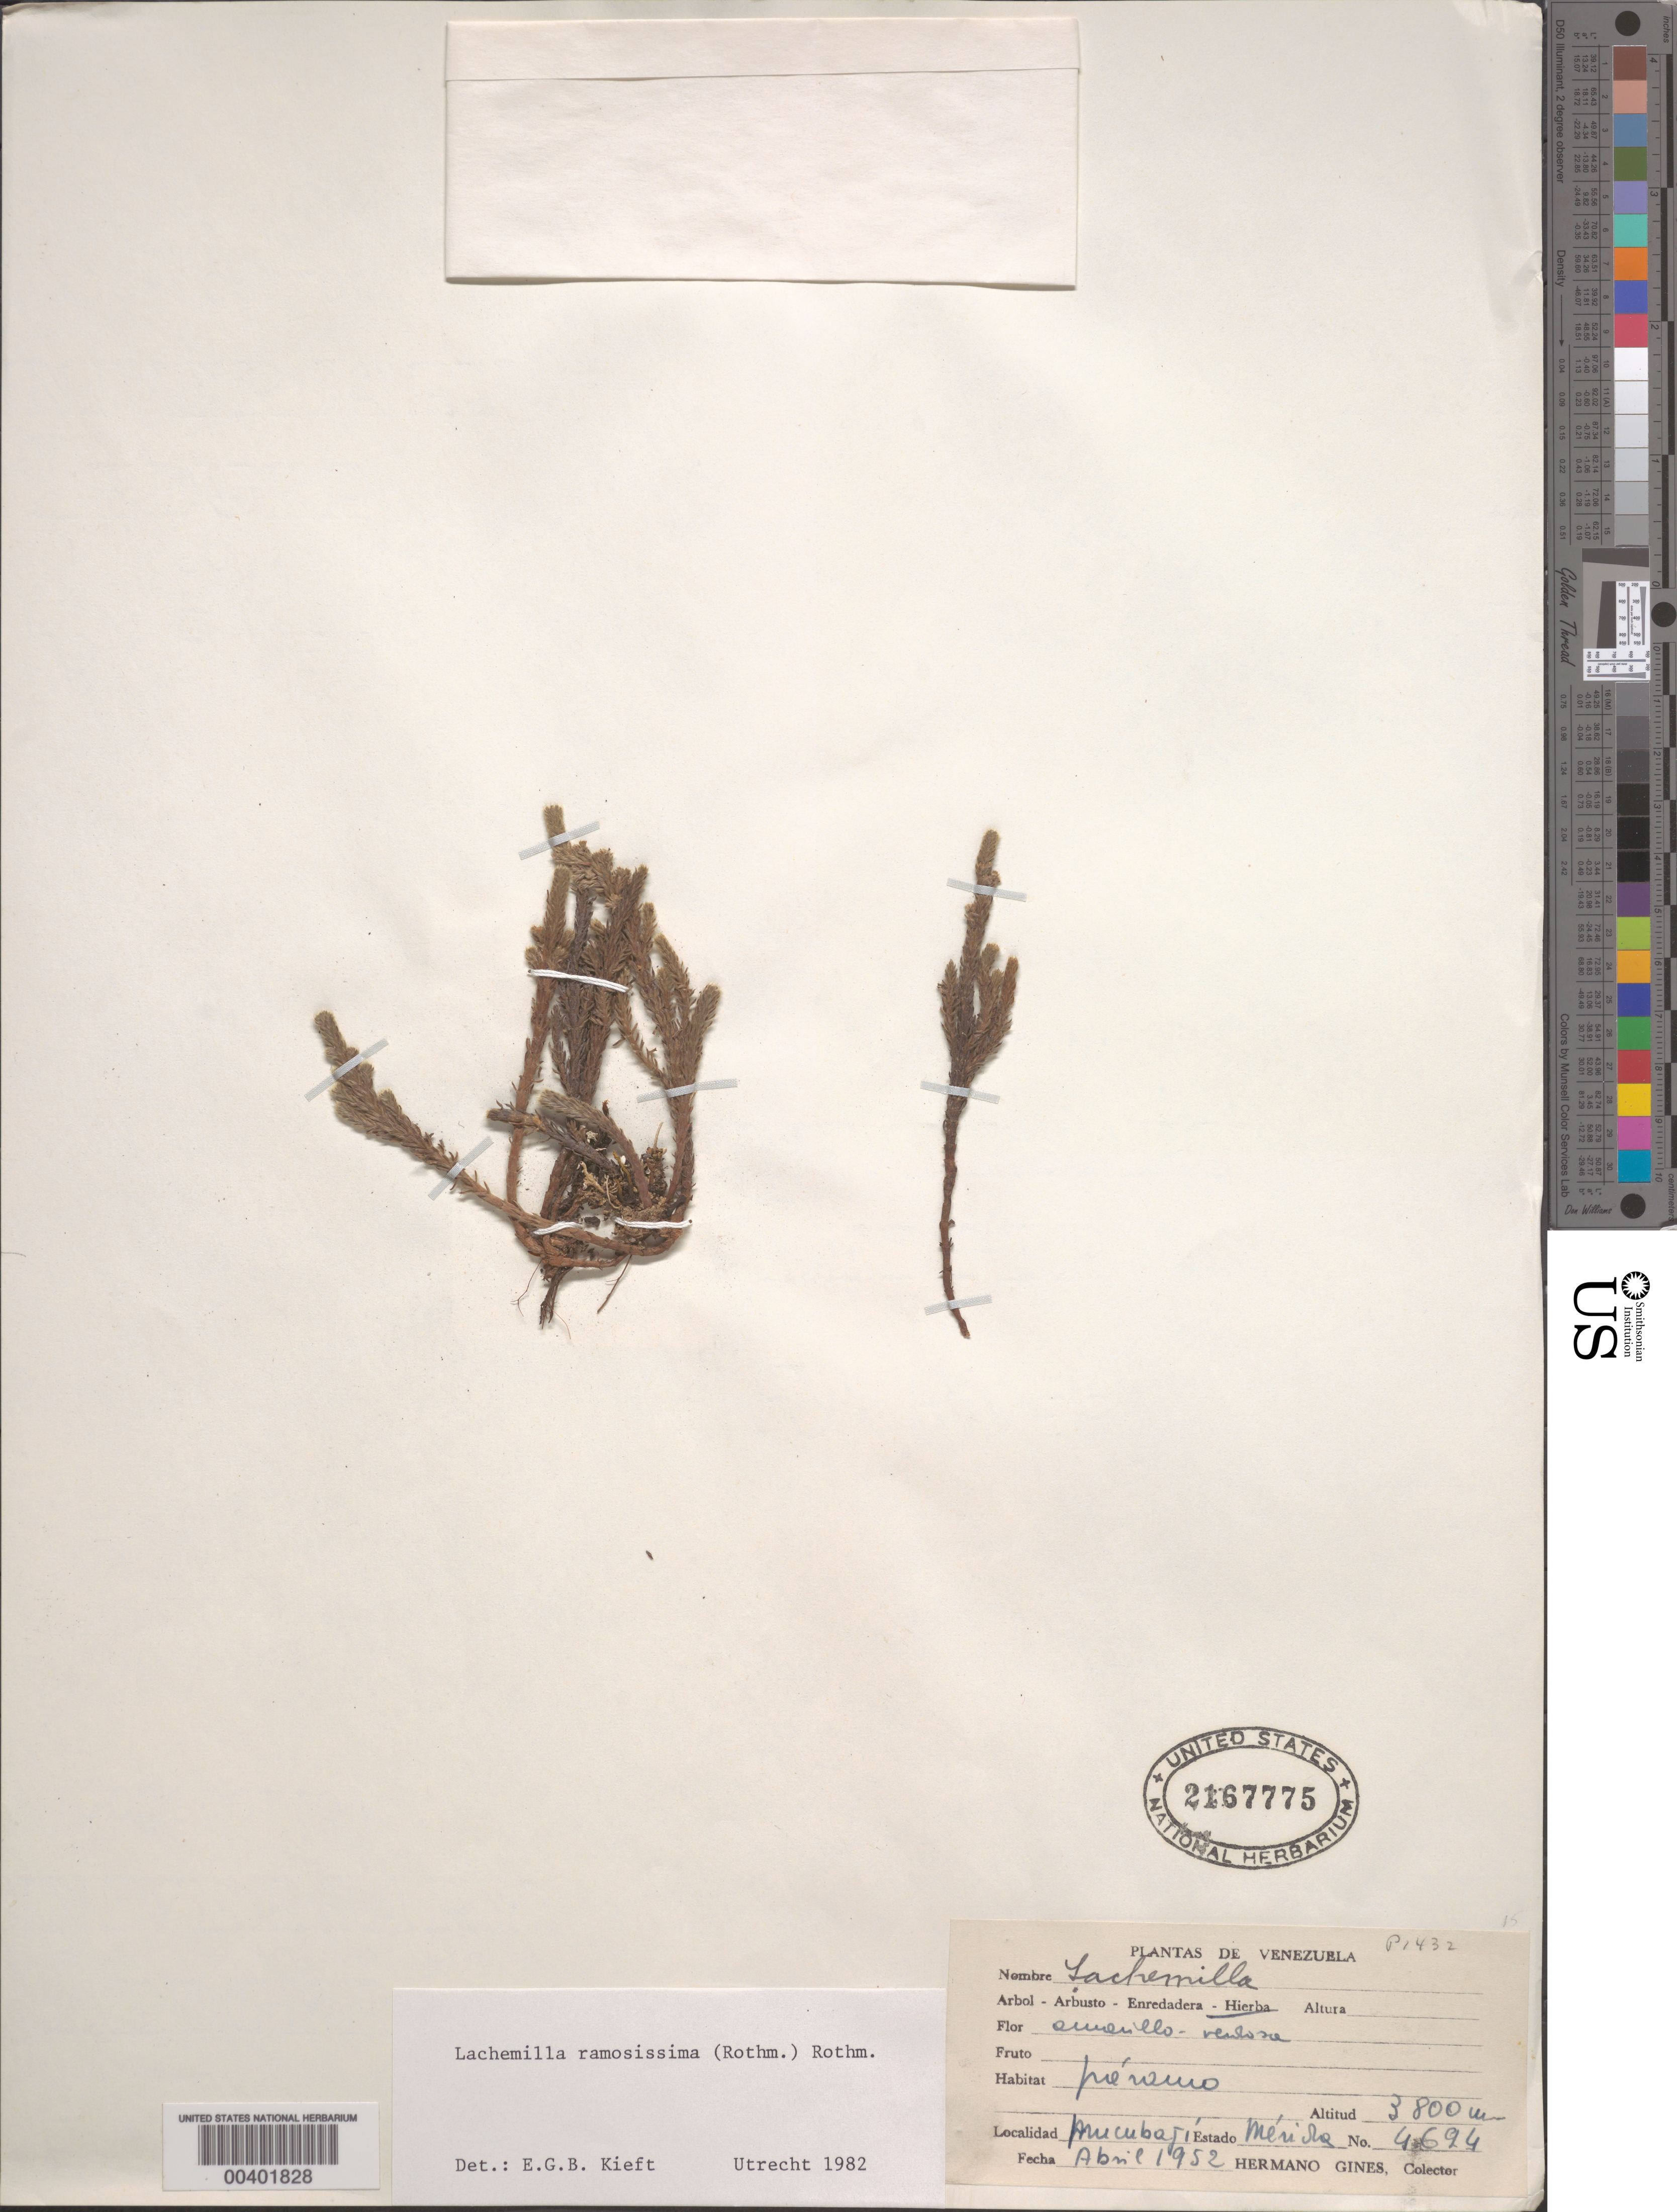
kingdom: Plantae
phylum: Tracheophyta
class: Magnoliopsida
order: Rosales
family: Rosaceae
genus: Alchemilla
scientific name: Alchemilla ramosissima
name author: Rothm.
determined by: Dorr, L. J., (BOT), Smithsonian Institution - National Museum of Natural History (UNITED STATES)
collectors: Bro. Gines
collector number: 4694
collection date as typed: Apr 1952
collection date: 1952-04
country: Venezuela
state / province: Mérida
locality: Mucubají (páramo) Mucubaji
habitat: páramo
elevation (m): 3800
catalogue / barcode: US 2167775